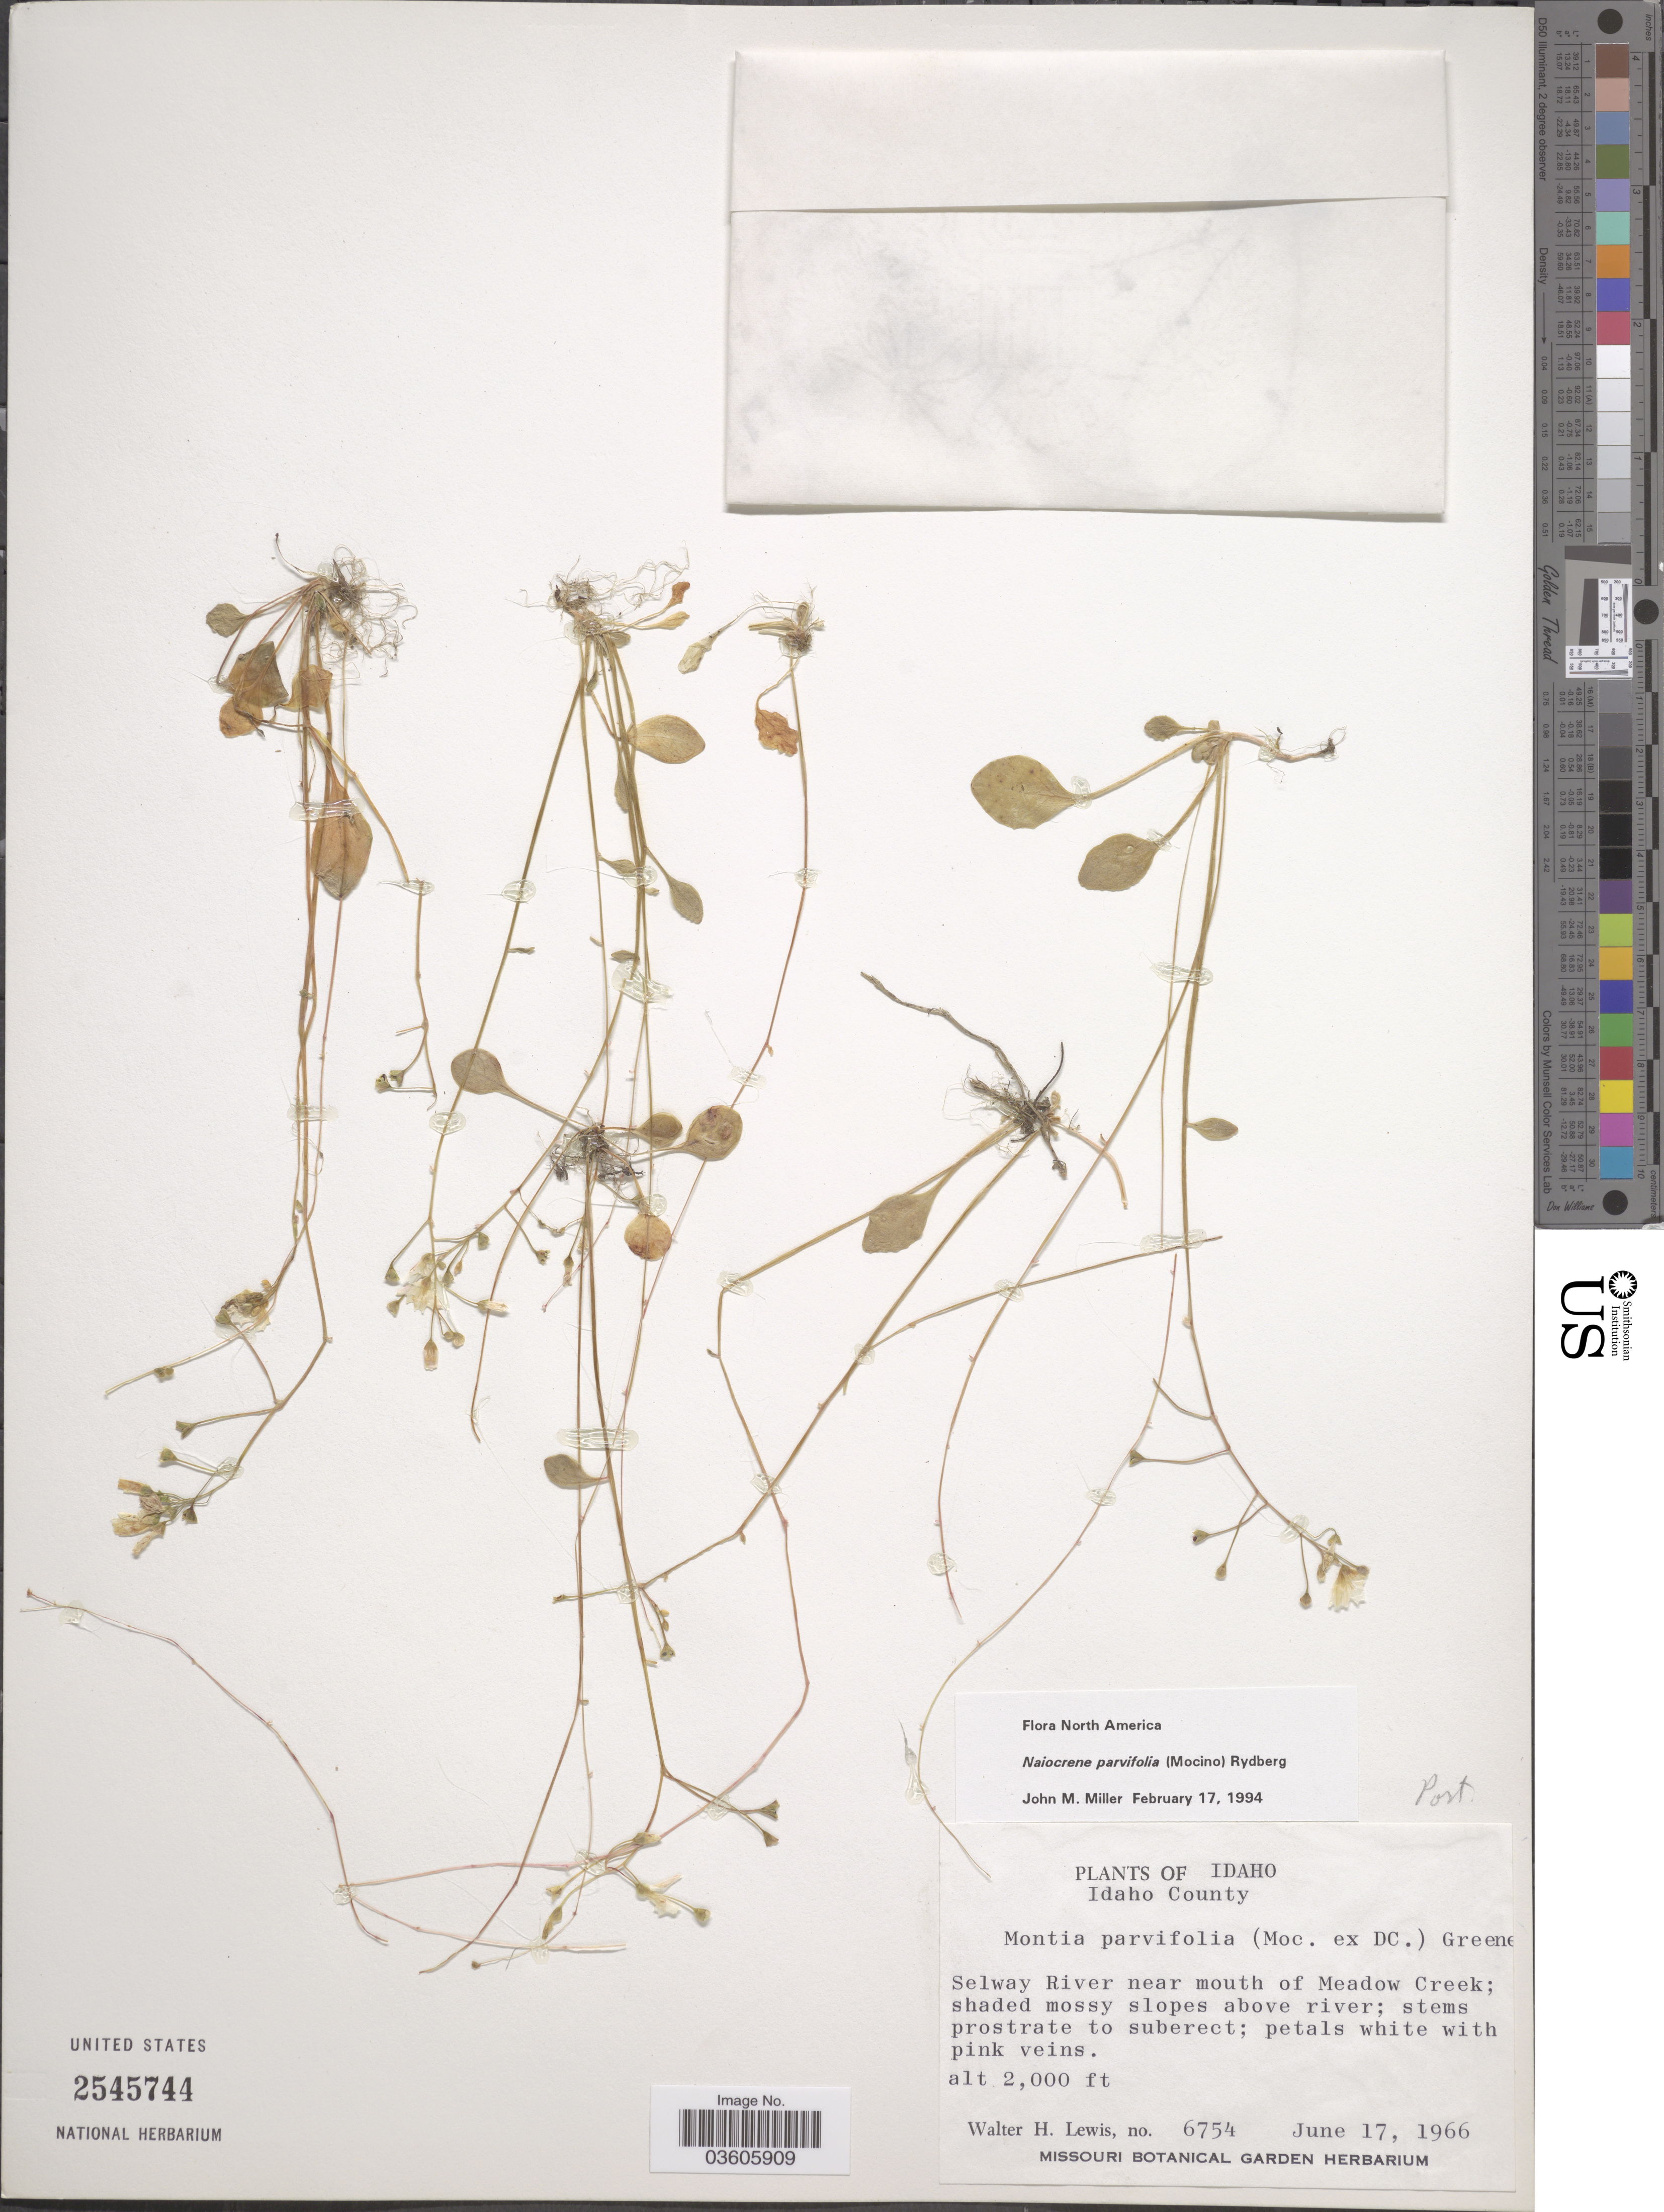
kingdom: Plantae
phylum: Tracheophyta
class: Magnoliopsida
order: Caryophyllales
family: Montiaceae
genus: Montia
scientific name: Montia parvifolia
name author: (Moc. ex DC.) Greene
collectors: W. H. Lewis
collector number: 6754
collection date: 1966-06-17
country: United States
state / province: Idaho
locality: Idaho County. Selway River near mouth of Meadow Creek; shaded mossy slopes above river.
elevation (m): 610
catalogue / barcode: US 2545744